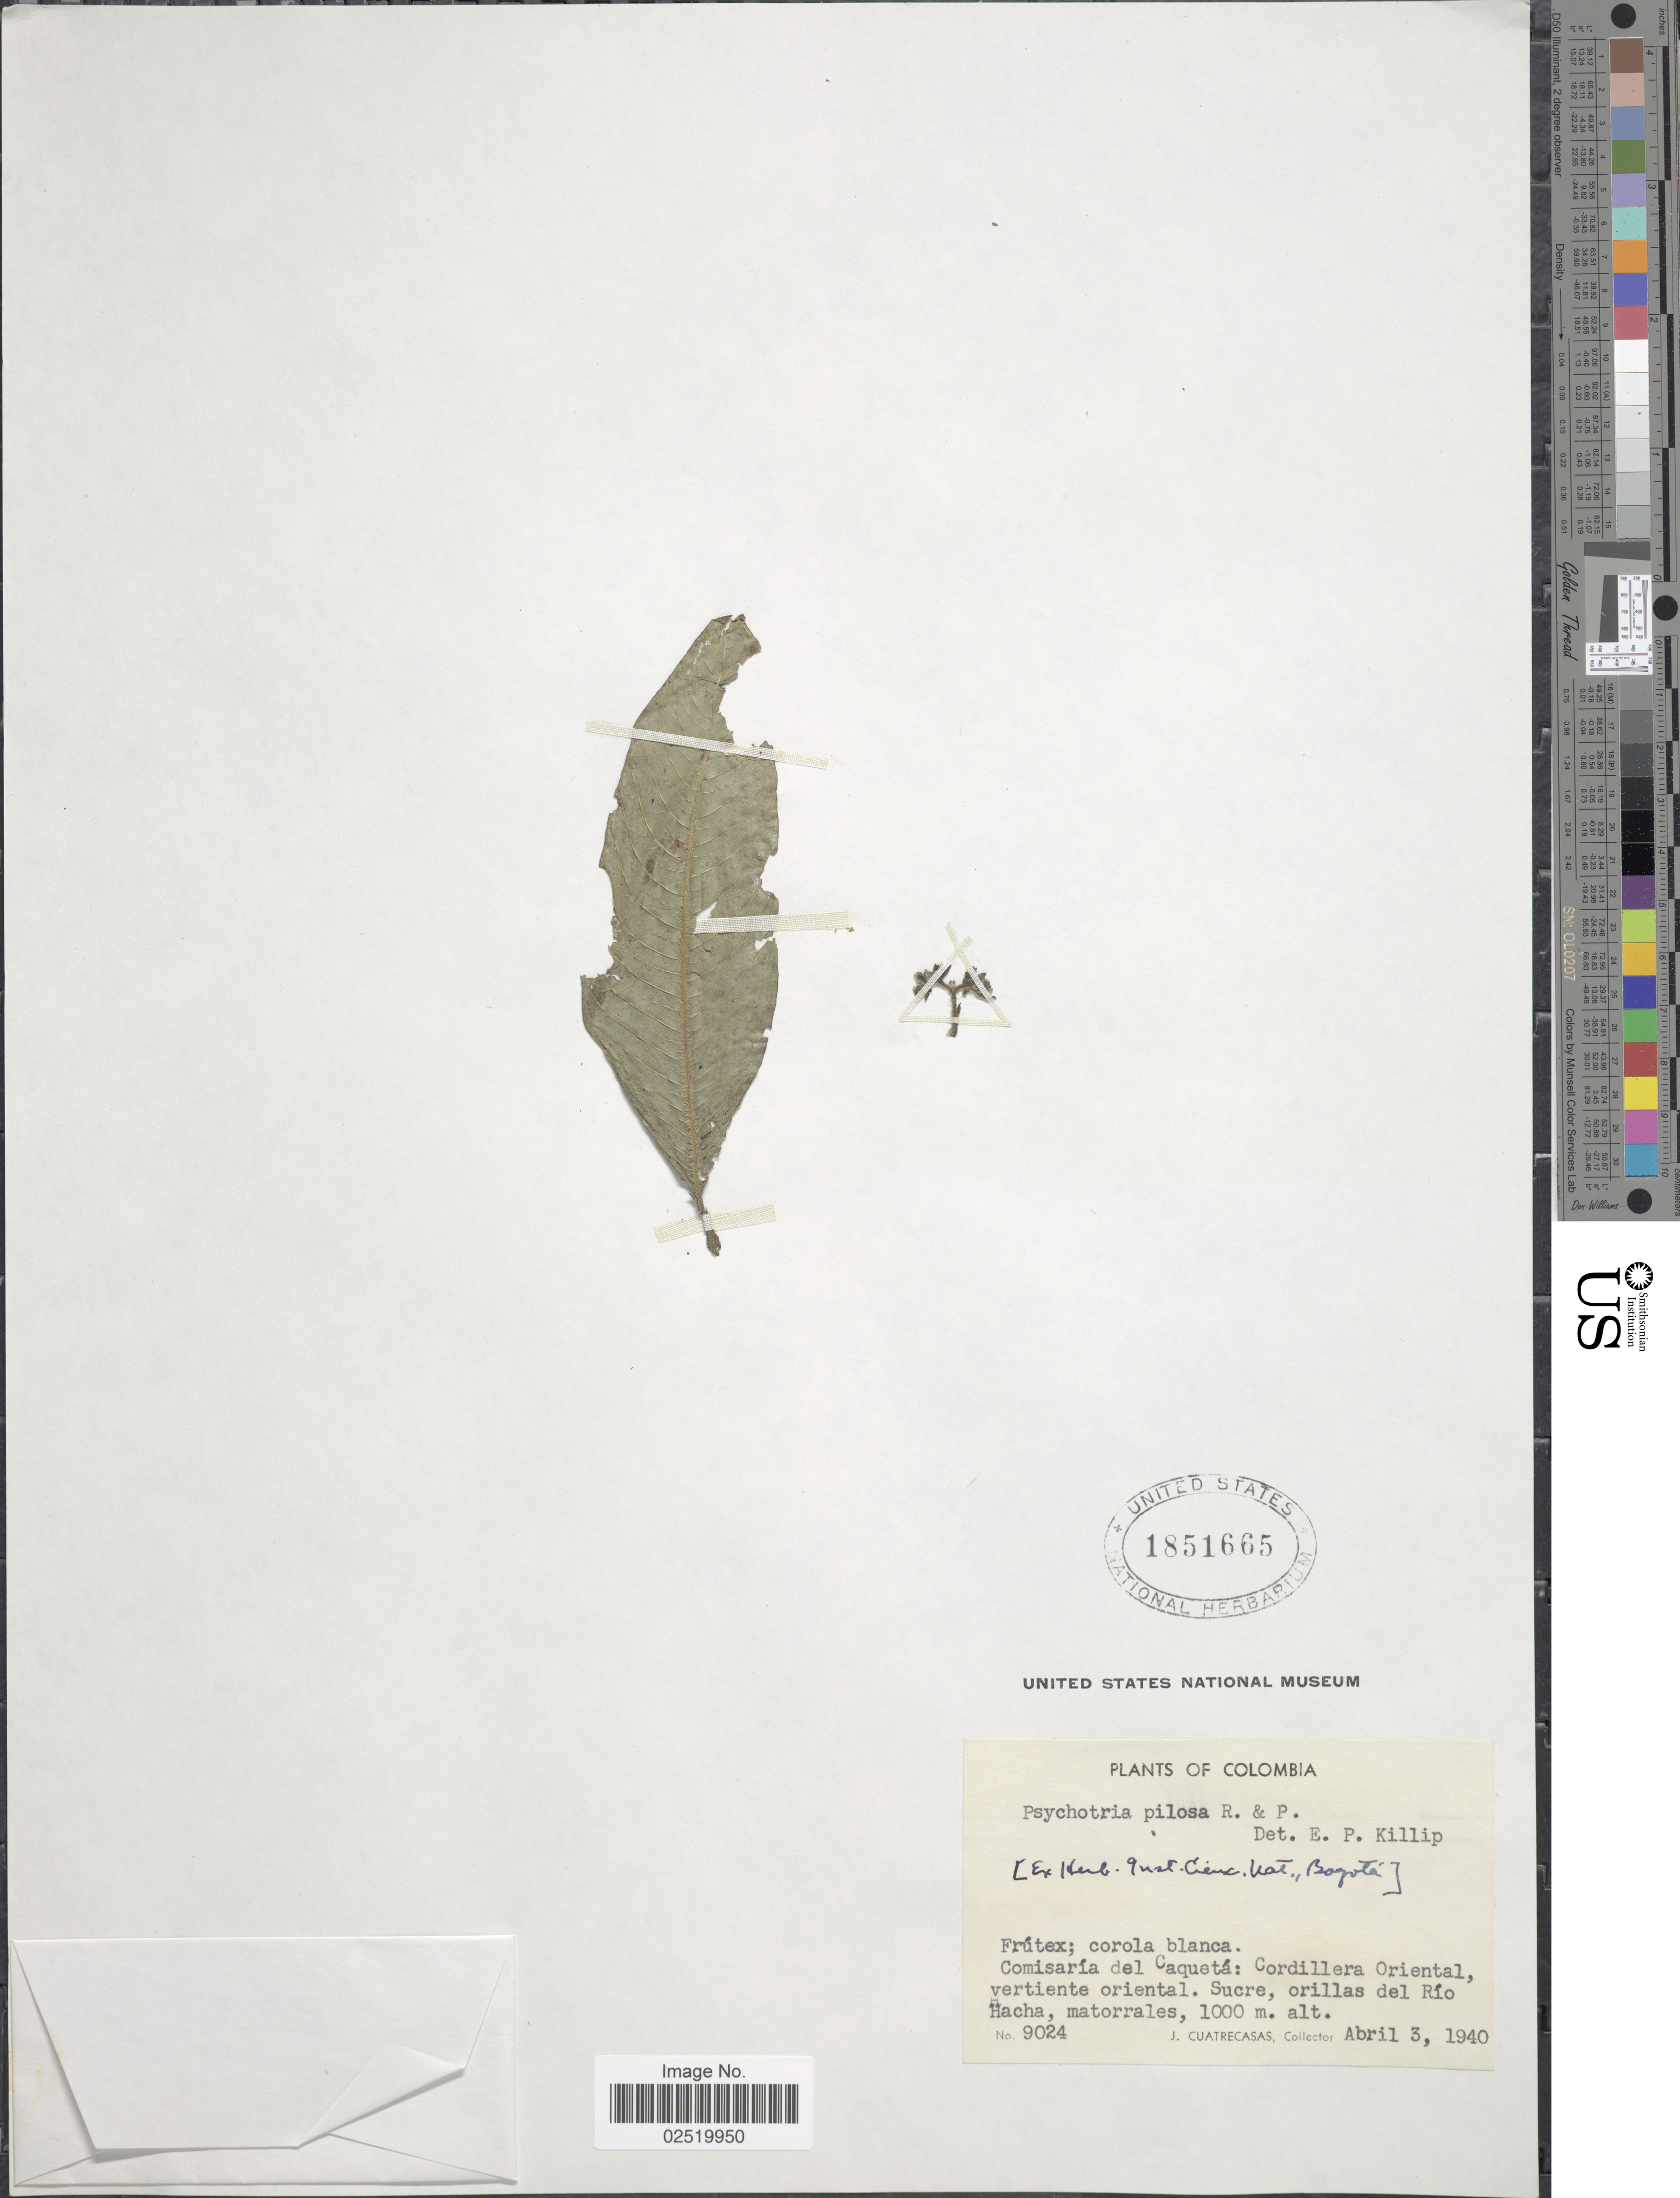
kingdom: Plantae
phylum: Tracheophyta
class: Magnoliopsida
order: Gentianales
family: Rubiaceae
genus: Psychotria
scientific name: Psychotria pilosa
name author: Ruiz & Pav.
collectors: J. Cuatrecasas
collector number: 9024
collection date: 1940-04-03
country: Colombia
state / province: Caquetá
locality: Comisaria del Caqueta: Cordillera Oriental, vertiente oriental, Sucre, orillas del Rio Hacha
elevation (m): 1000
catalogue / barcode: US 1851665